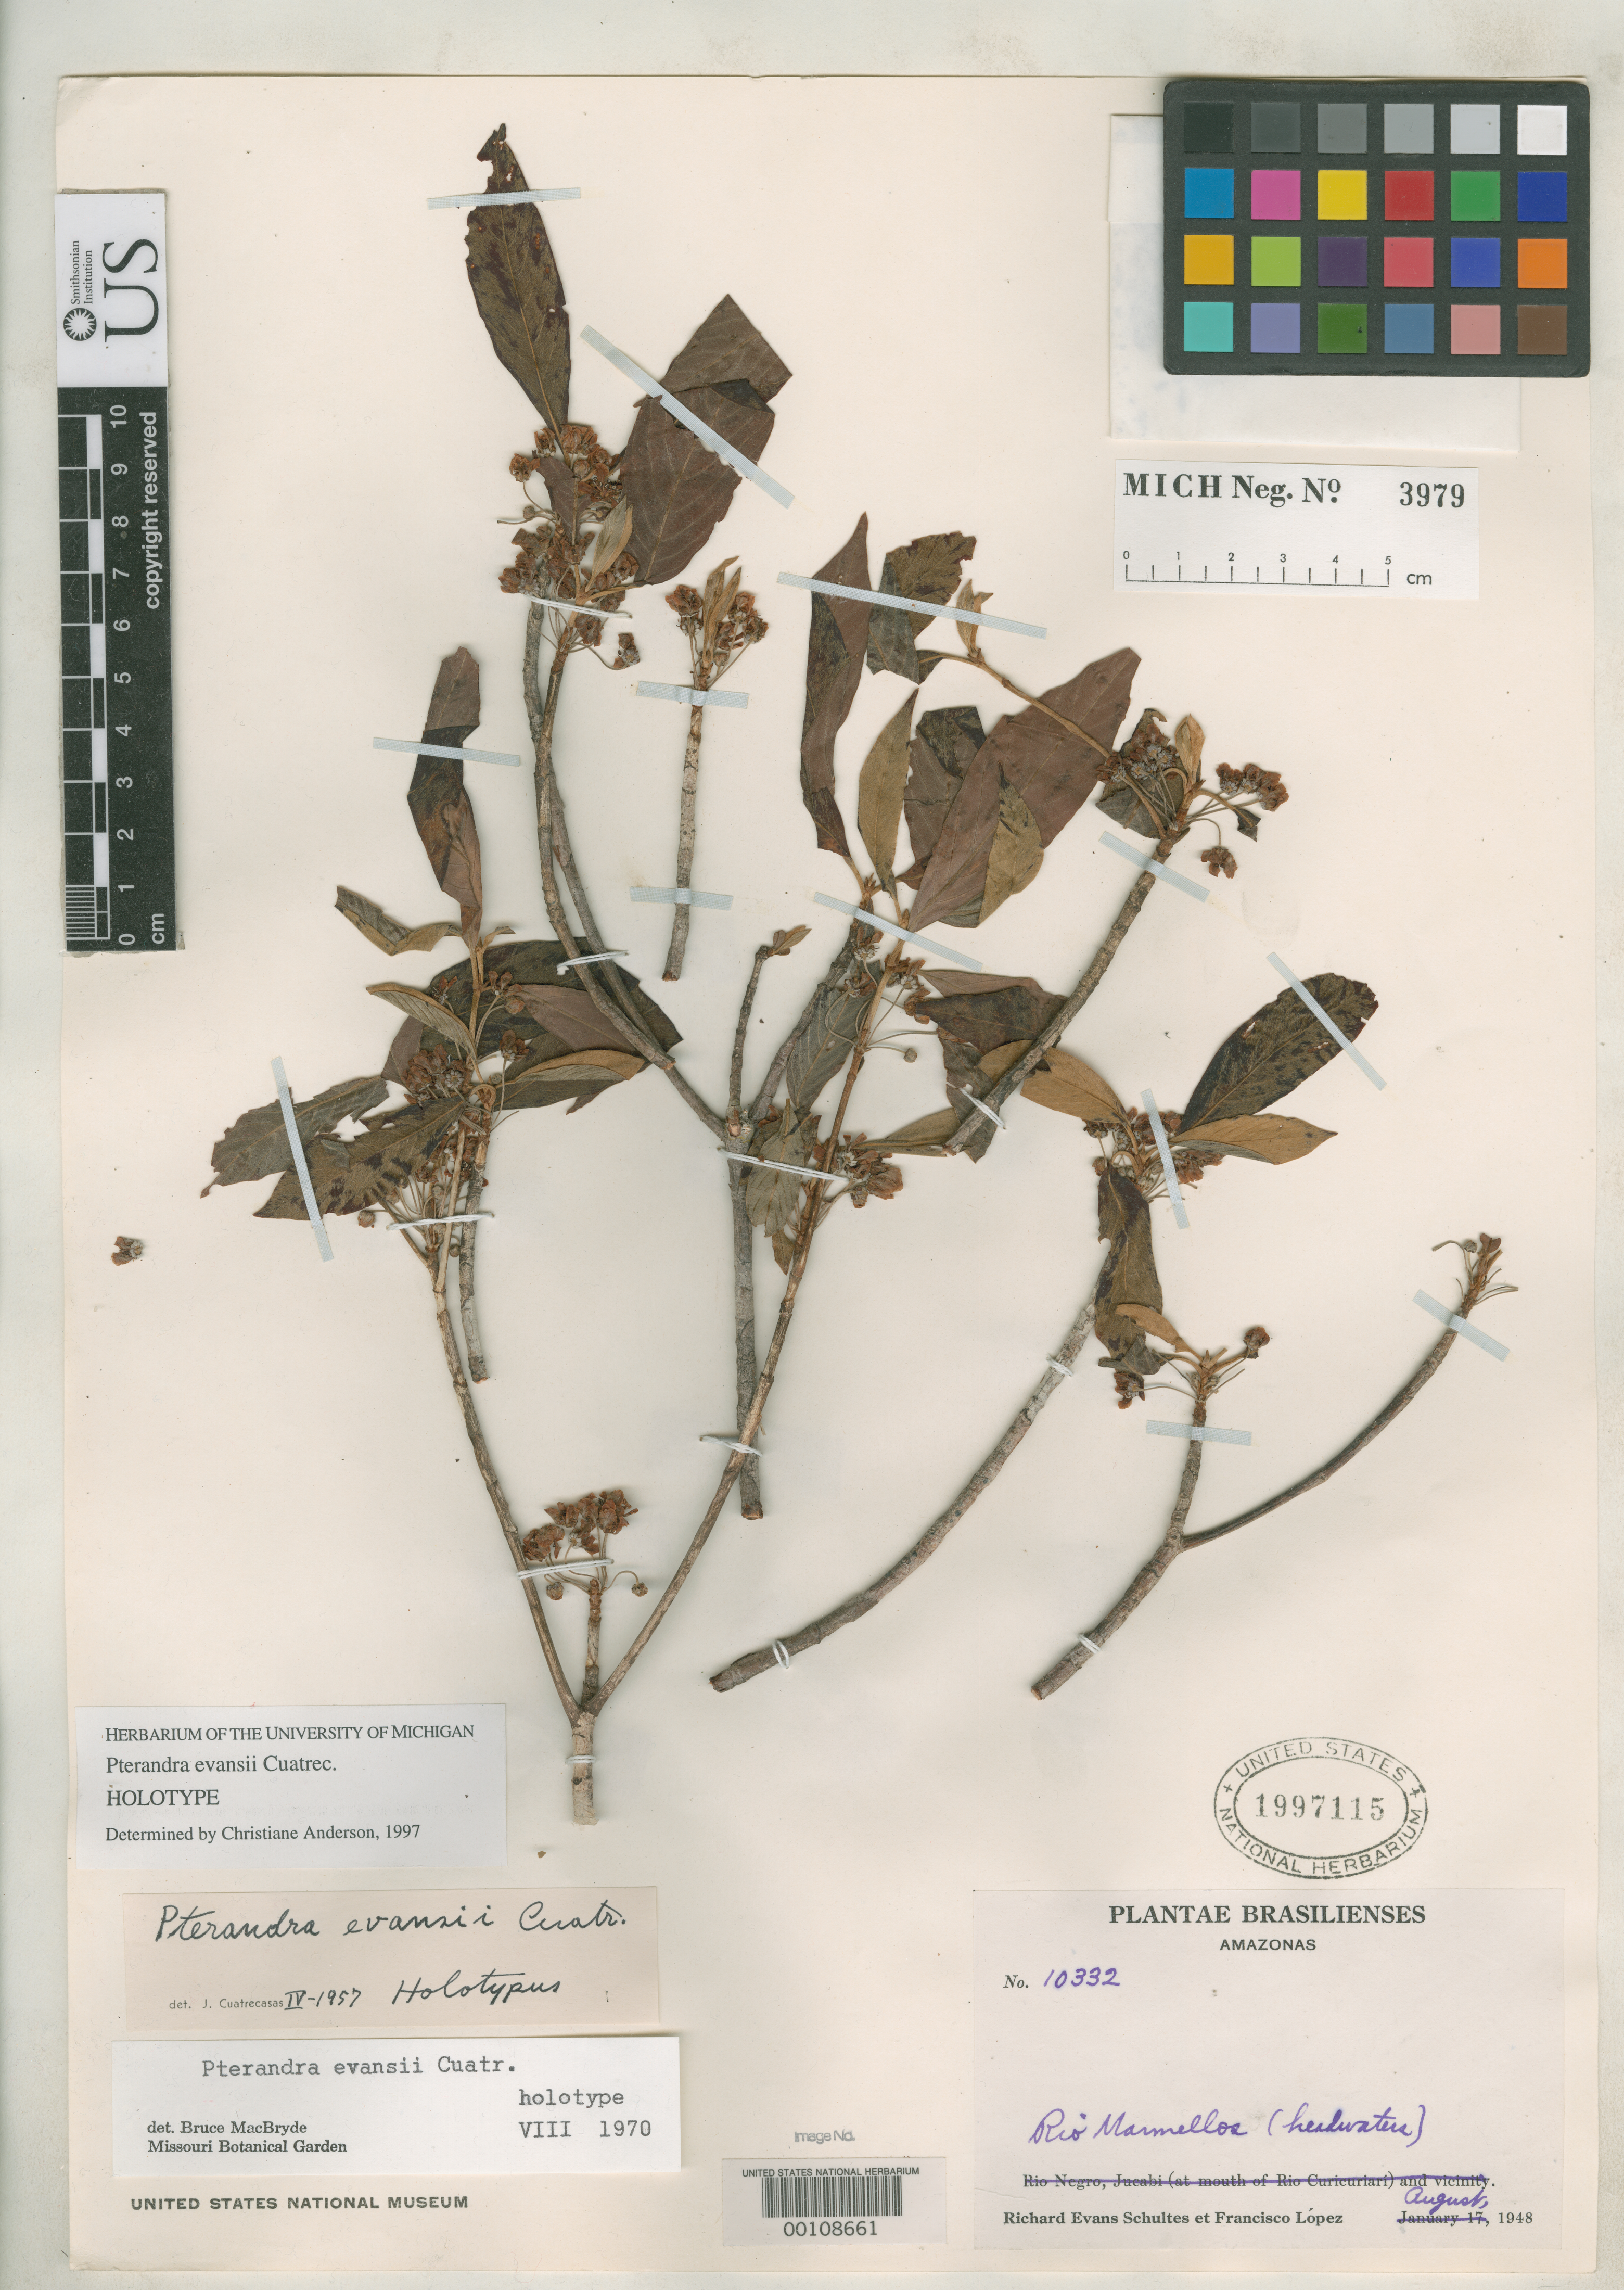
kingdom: Plantae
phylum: Tracheophyta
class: Magnoliopsida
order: Malpighiales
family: Malpighiaceae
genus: Pterandra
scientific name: Pterandra evansii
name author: Cuatrec.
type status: Holotype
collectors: R. E. Schultes & F. López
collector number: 10332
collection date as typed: Aug 1948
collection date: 1948-08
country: Brazil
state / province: Amazonas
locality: Rio Marmellos (headwaters).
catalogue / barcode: US 1997115